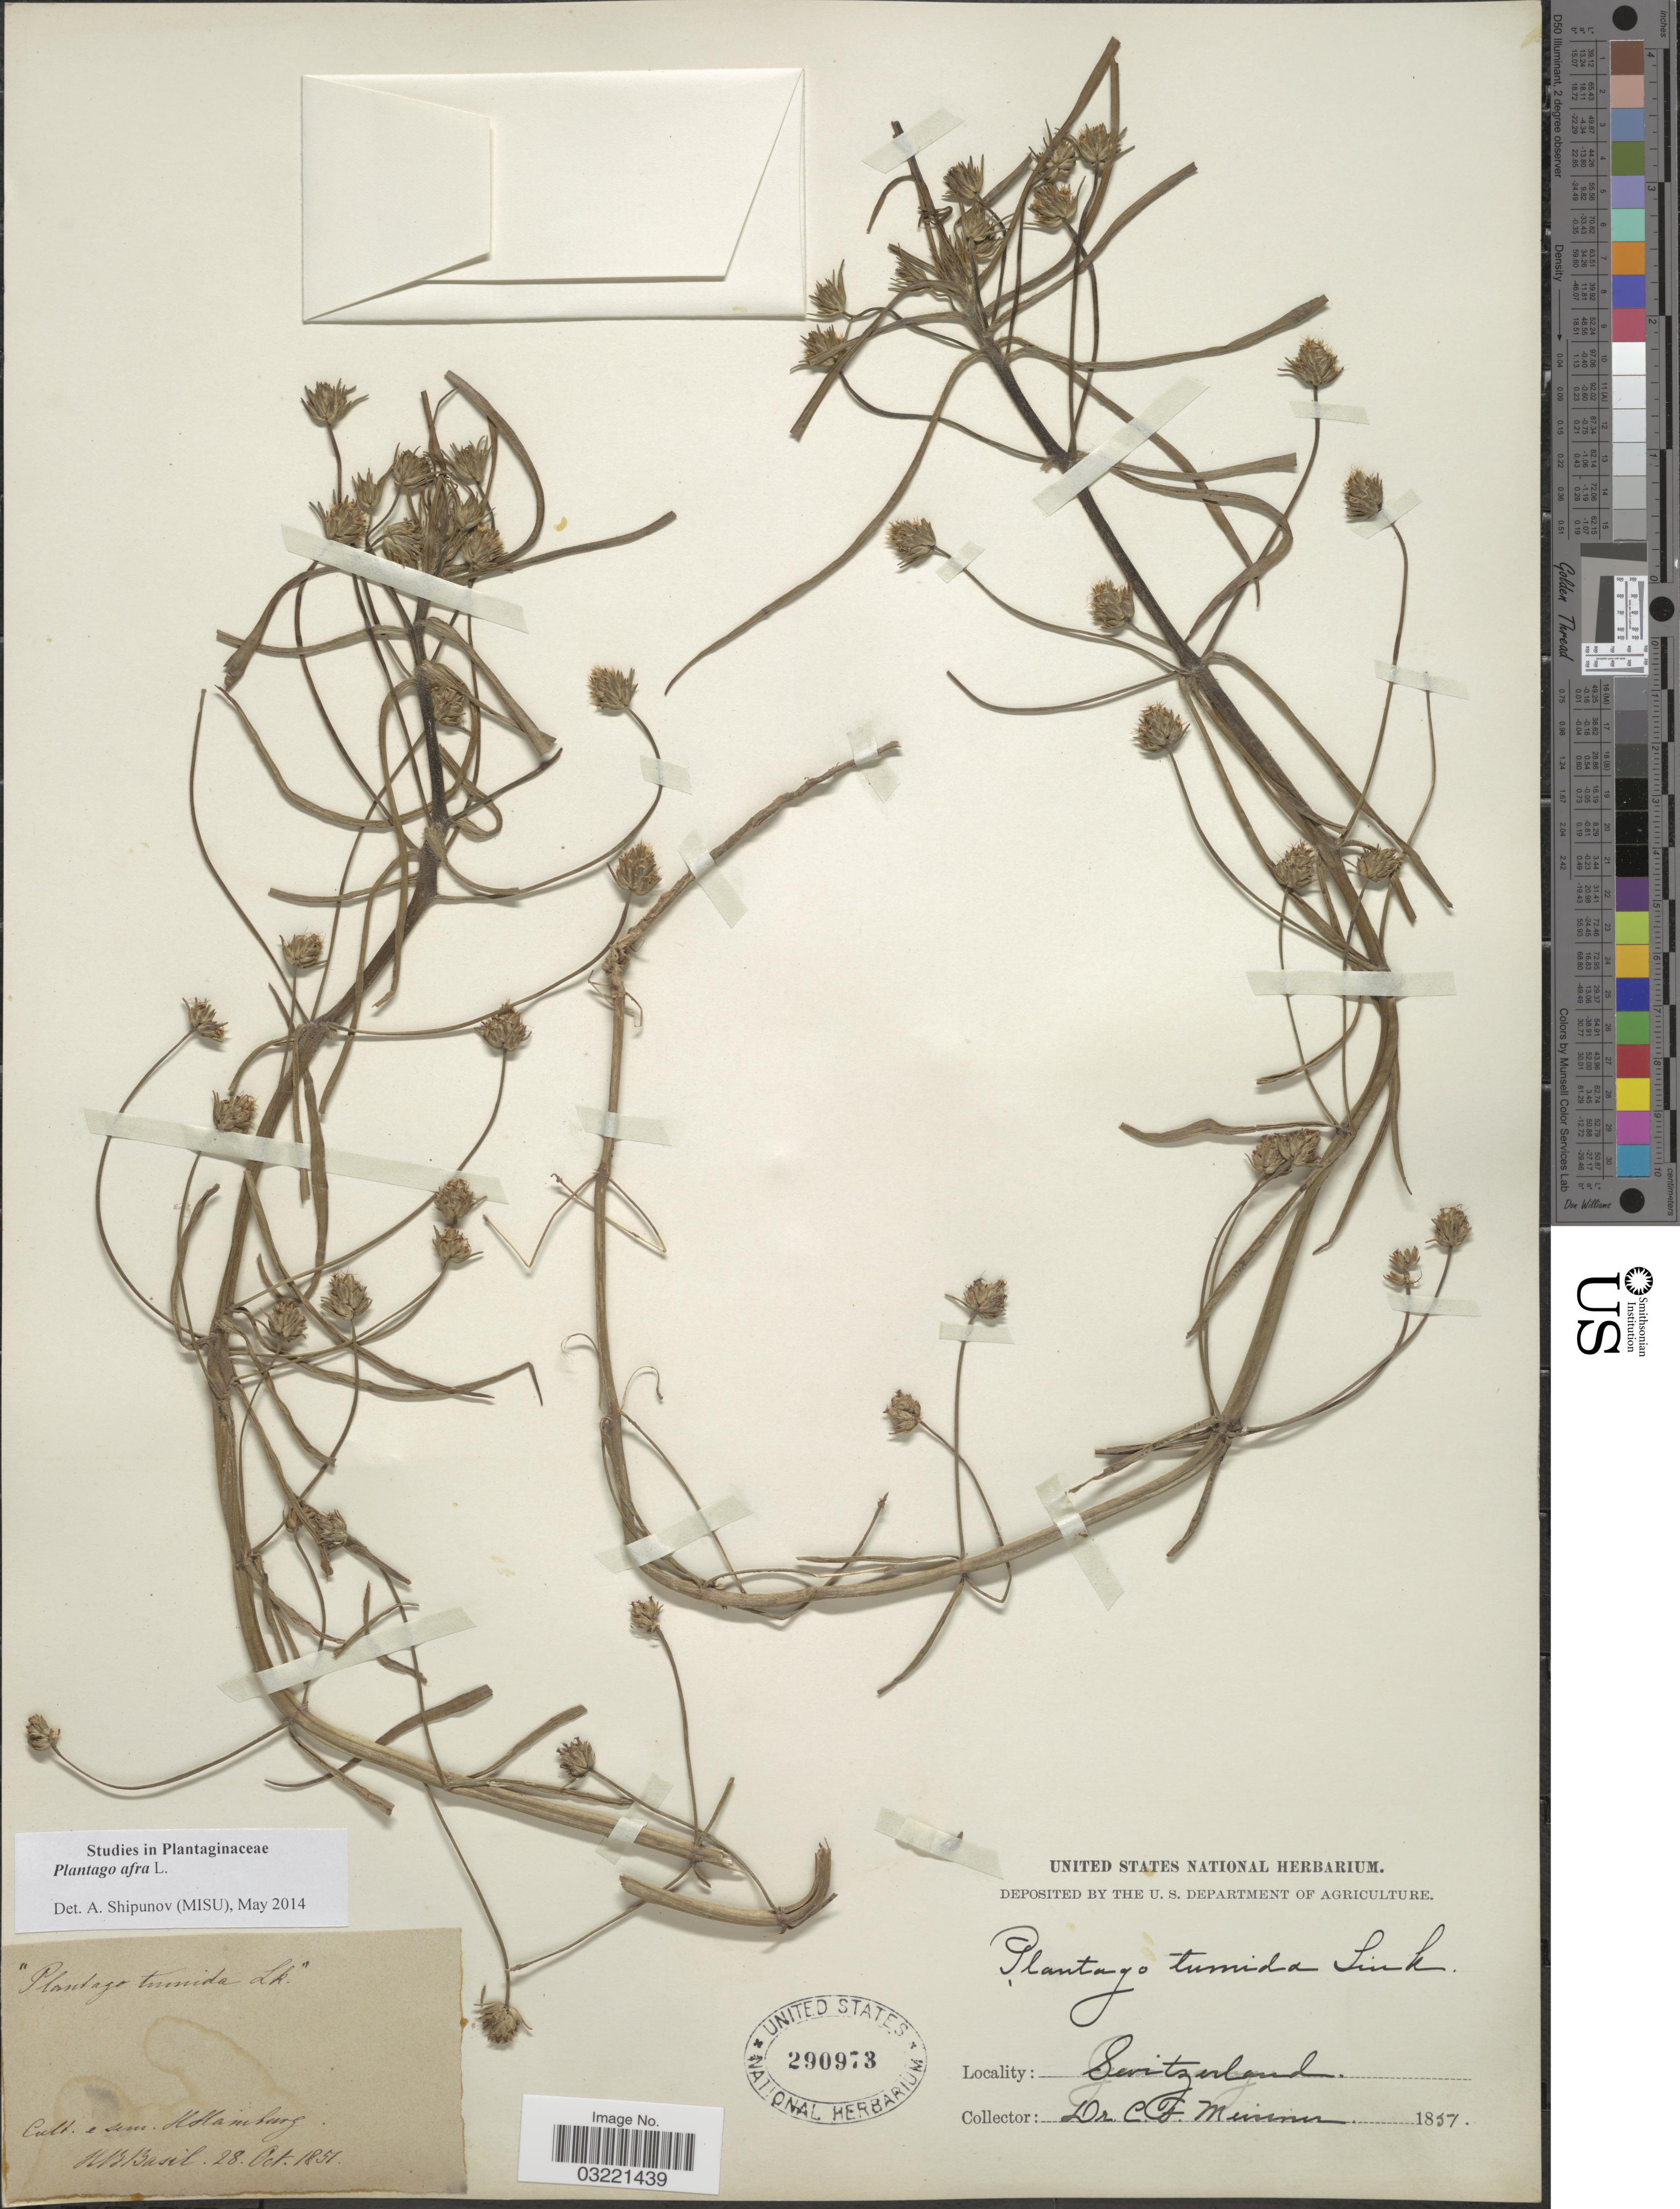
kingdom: Plantae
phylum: Tracheophyta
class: Magnoliopsida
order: Lamiales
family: Plantaginaceae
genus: Plantago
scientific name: Plantago afra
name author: L.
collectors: C. F. D. Meisner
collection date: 1851-10-28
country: Switzerland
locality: Cult. e sem. Hollamburg. HB Basil.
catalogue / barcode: US 290973